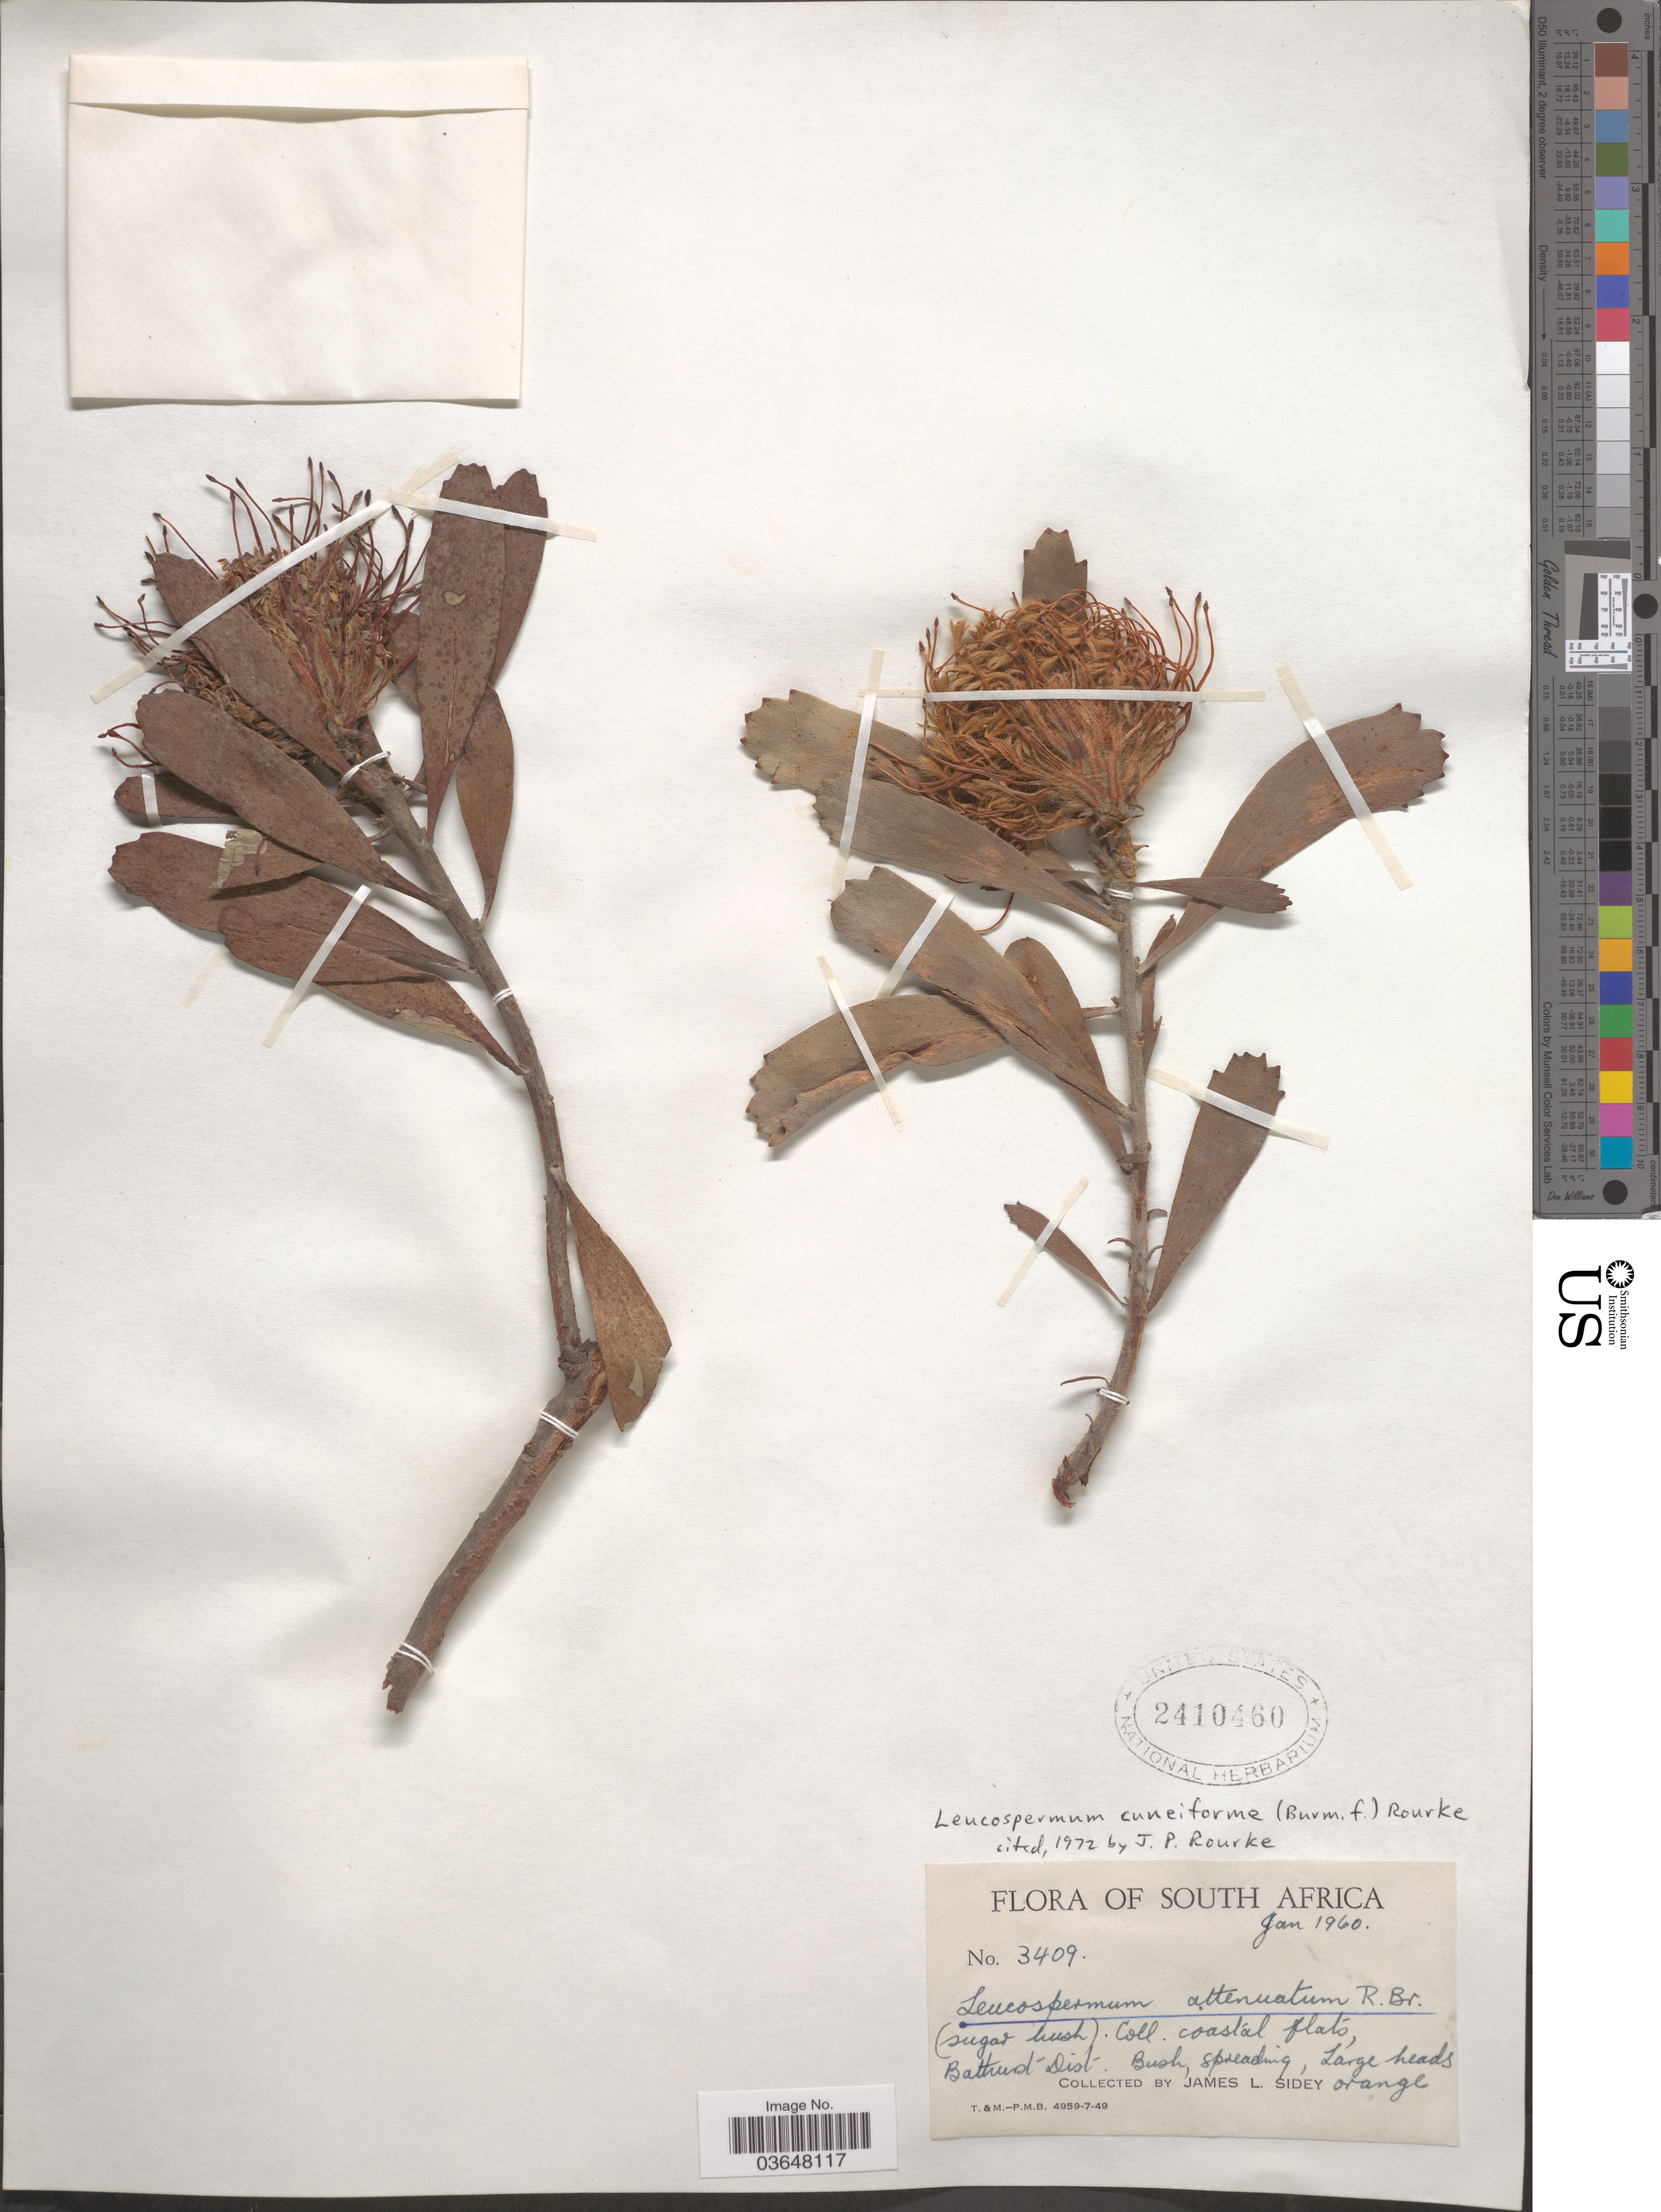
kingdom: Plantae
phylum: Tracheophyta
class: Magnoliopsida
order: Proteales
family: Proteaceae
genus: Leucospermum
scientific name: Leucospermum cuneiforme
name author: Rourke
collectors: J. L. Sidey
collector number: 3409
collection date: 1960-01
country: South Africa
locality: Coastal flats, Bathurst Dist.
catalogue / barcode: US 2410460